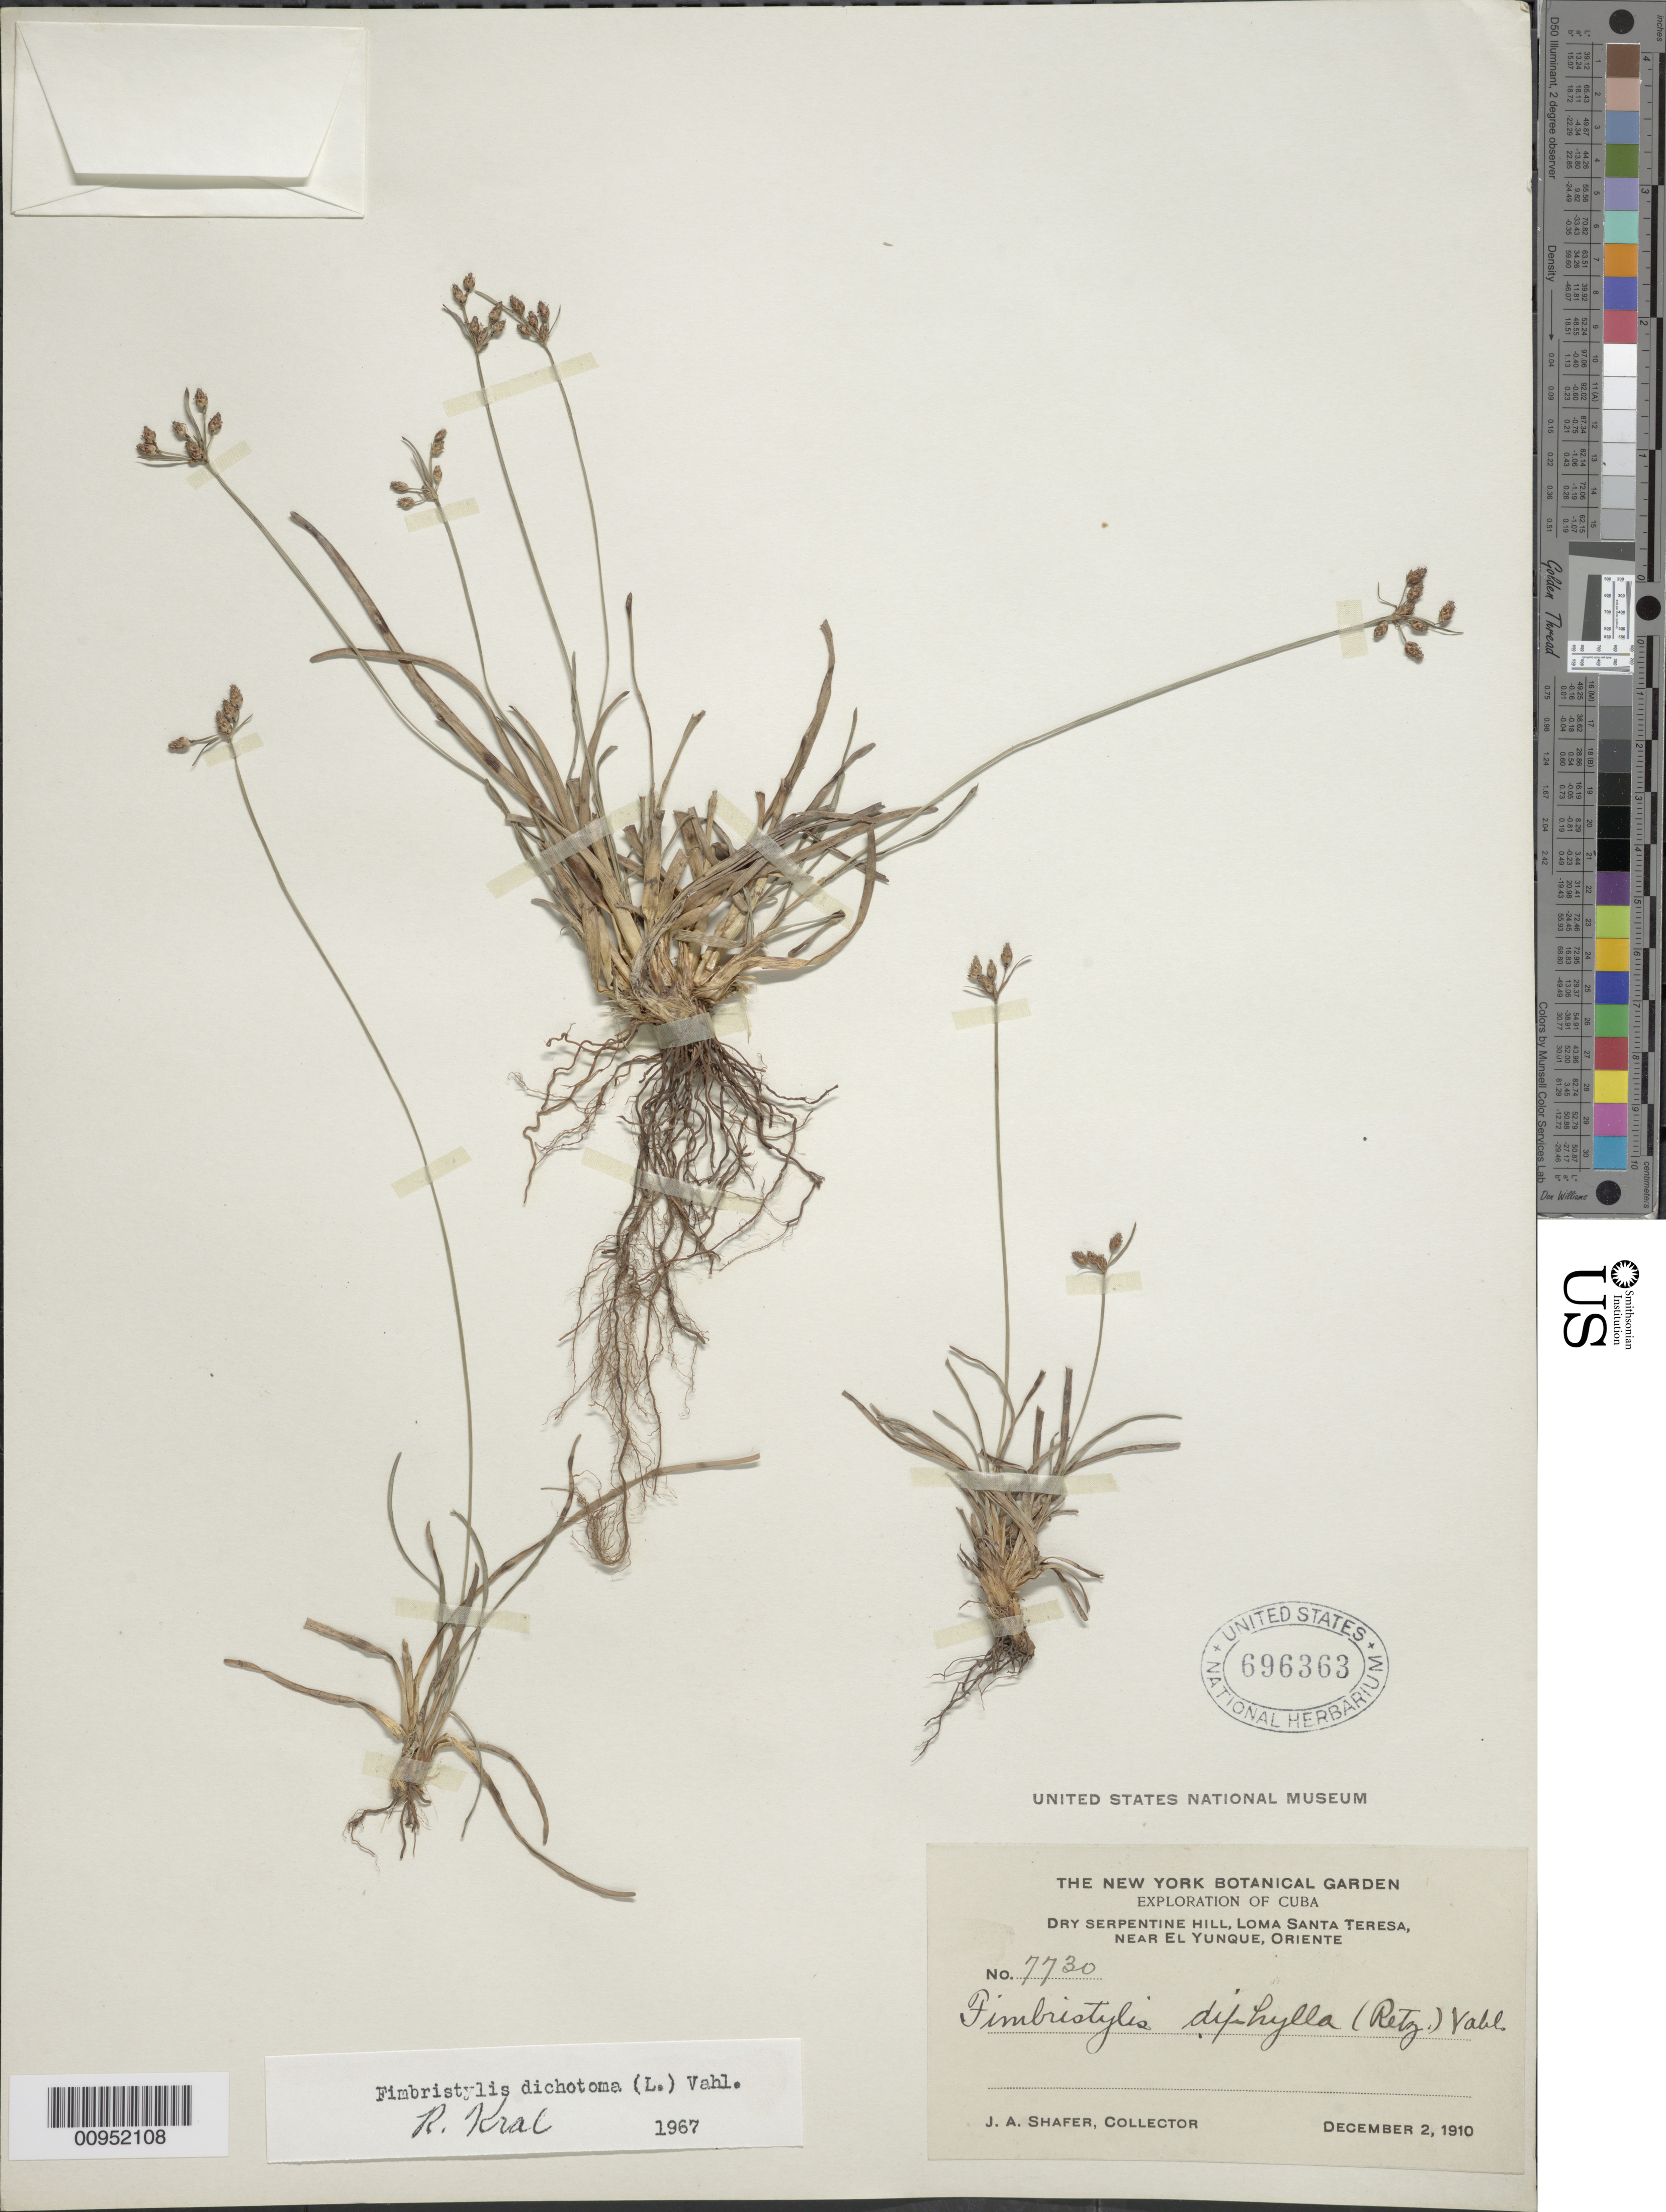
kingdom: Plantae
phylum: Tracheophyta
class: Liliopsida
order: Poales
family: Cyperaceae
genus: Fimbristylis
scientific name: Fimbristylis dichotoma subsp. dichotoma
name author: (L.) Vahl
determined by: Kral, Robert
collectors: J. A. Shafer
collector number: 7730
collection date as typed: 02 Dec 1910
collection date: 1910-12-02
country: Cuba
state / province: Oriente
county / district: Dry forest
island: Cuba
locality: hill, Loma Santa Teresa, near El Yunque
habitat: Dry serpentine hill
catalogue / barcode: US 696363